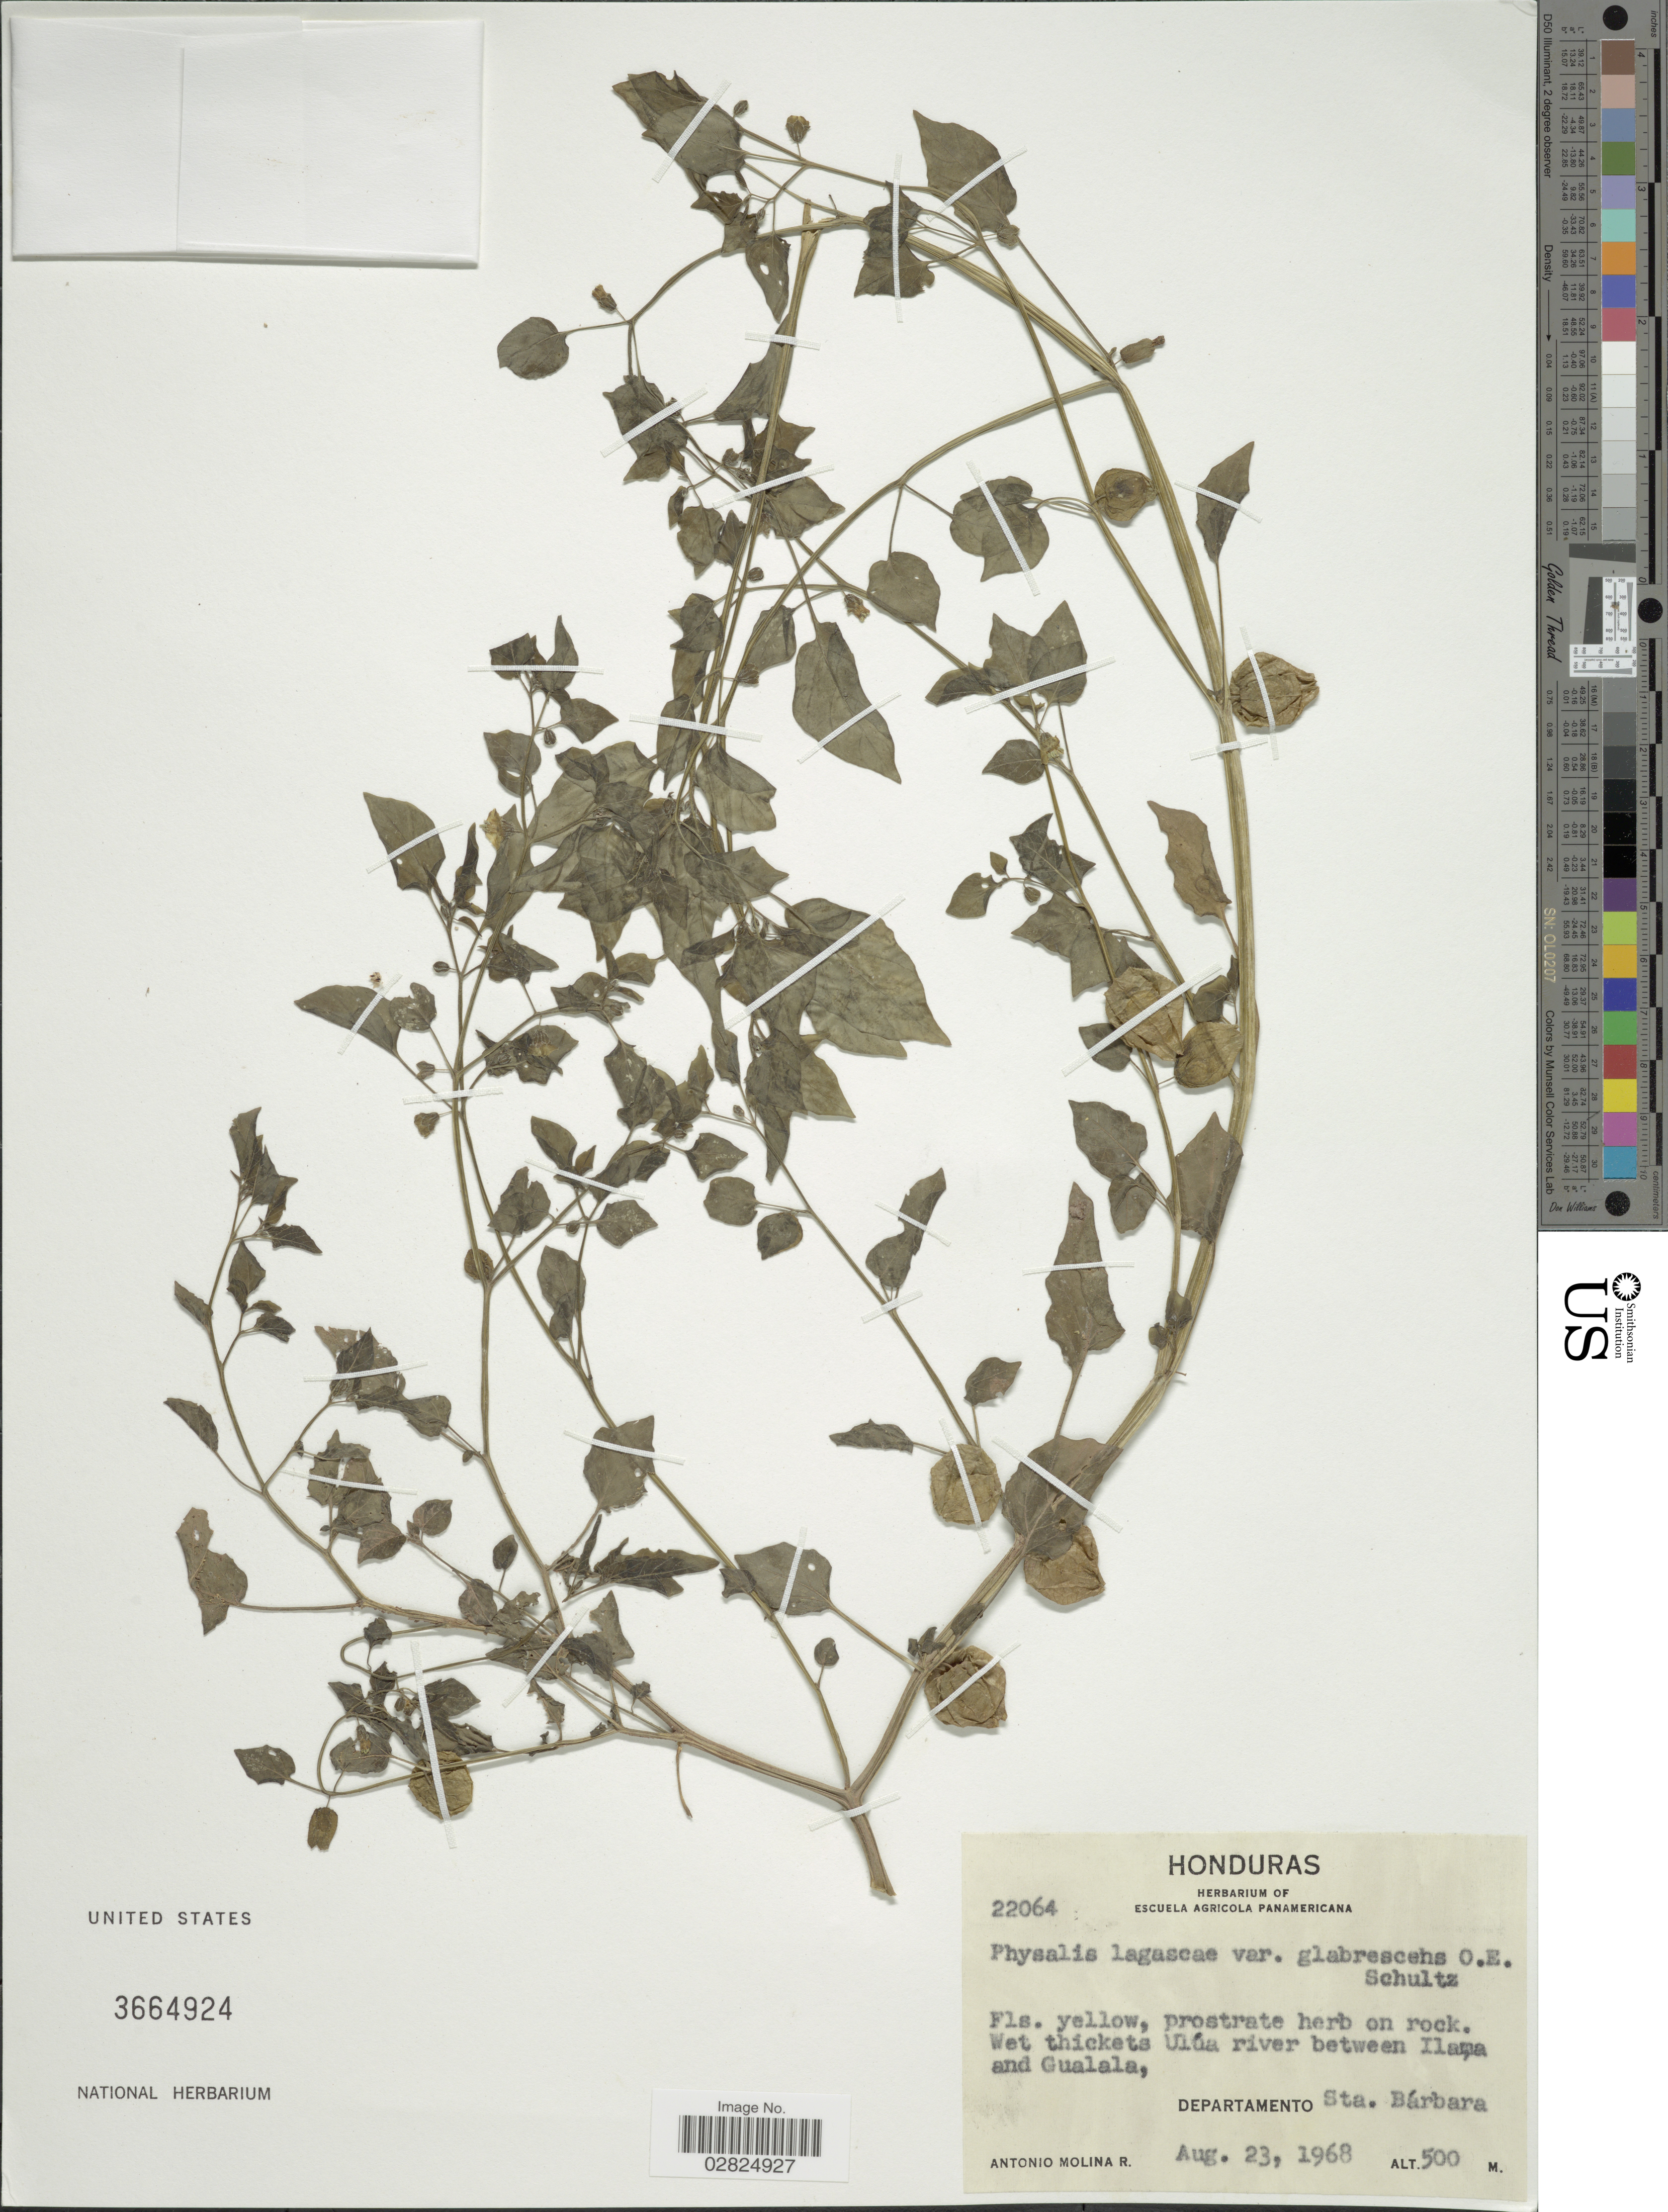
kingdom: Plantae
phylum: Tracheophyta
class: Magnoliopsida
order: Solanales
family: Solanaceae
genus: Physalis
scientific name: Physalis lagascae var. glabrescens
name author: O.E. Schulz in Urb.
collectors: A. Molina R.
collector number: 22064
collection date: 1968-08-23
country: Honduras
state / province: Santa Bárbara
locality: Wet thickets Ulúa river between Ilama and Gualala, Departamento Sta. Bárbara.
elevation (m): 500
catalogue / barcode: US 3664924